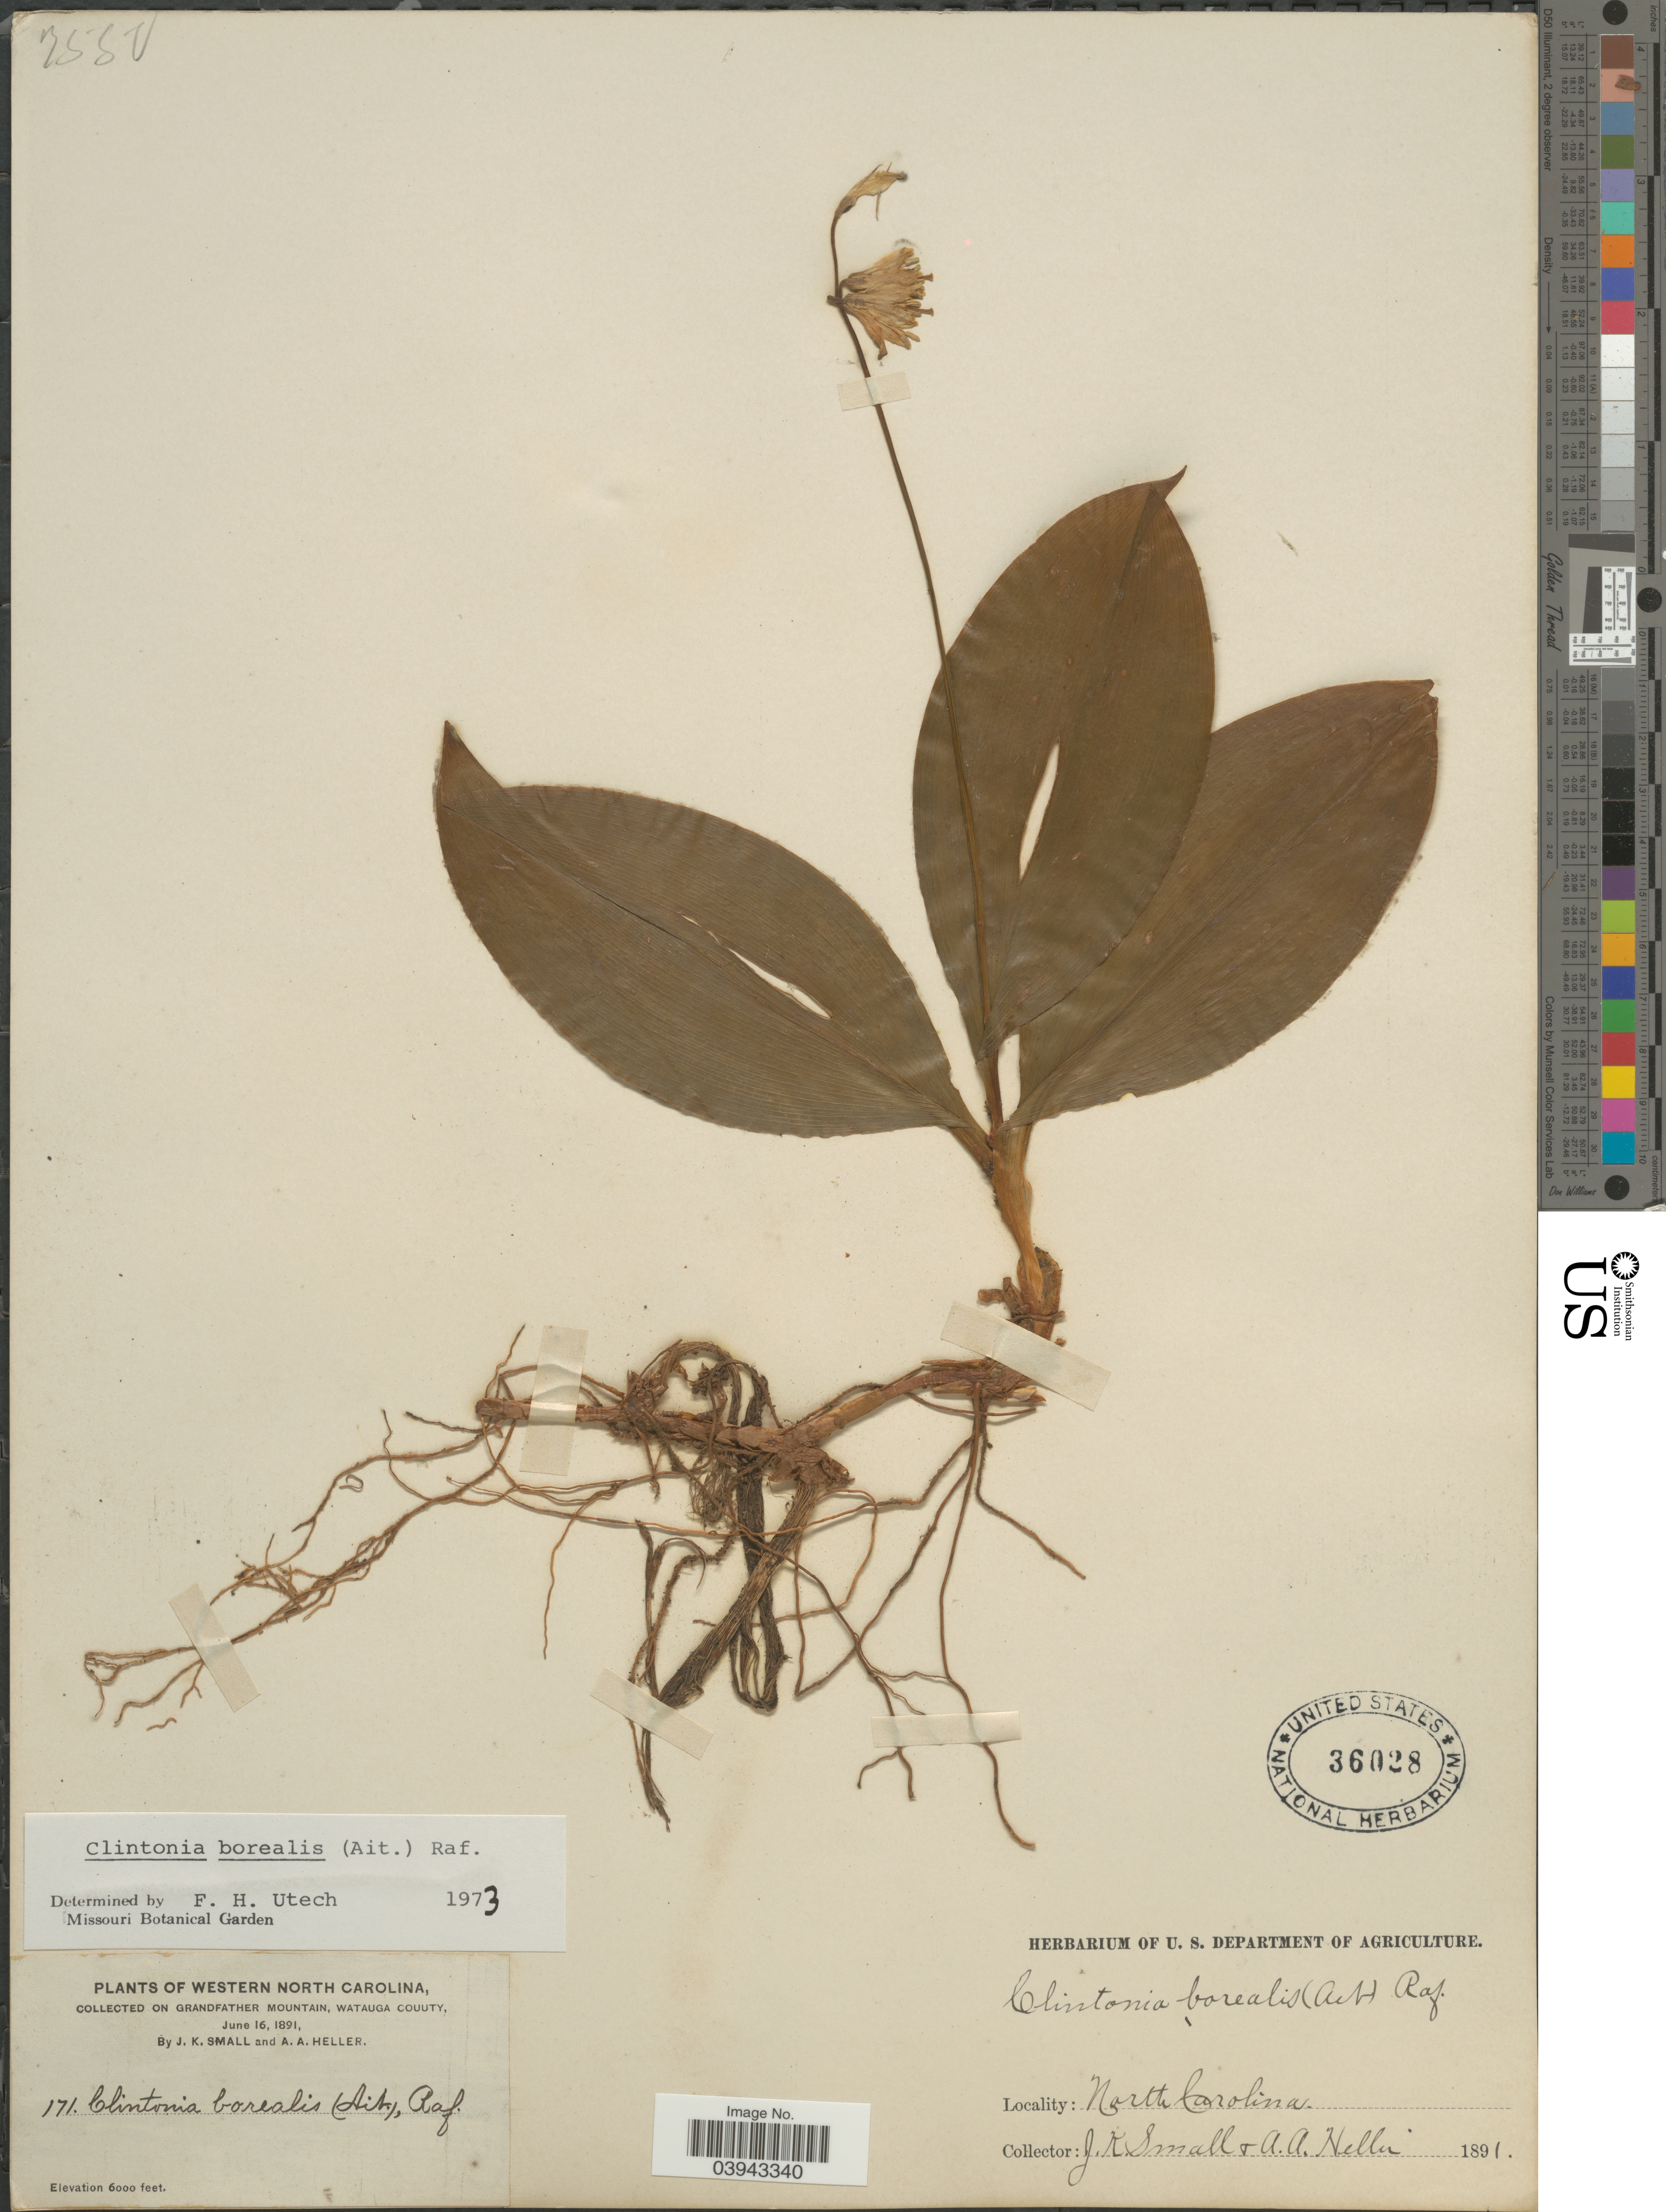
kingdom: Plantae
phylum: Tracheophyta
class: Liliopsida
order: Liliales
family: Liliaceae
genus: Clintonia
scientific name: Clintonia borealis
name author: (Aiton) Raf.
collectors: J. K. Small & A. A. Heller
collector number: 171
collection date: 1891-06-16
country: United States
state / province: North Carolina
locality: Western North Carolina, on Grandfather Mountain, Watauga Couuty.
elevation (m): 1829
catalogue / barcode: US 36028